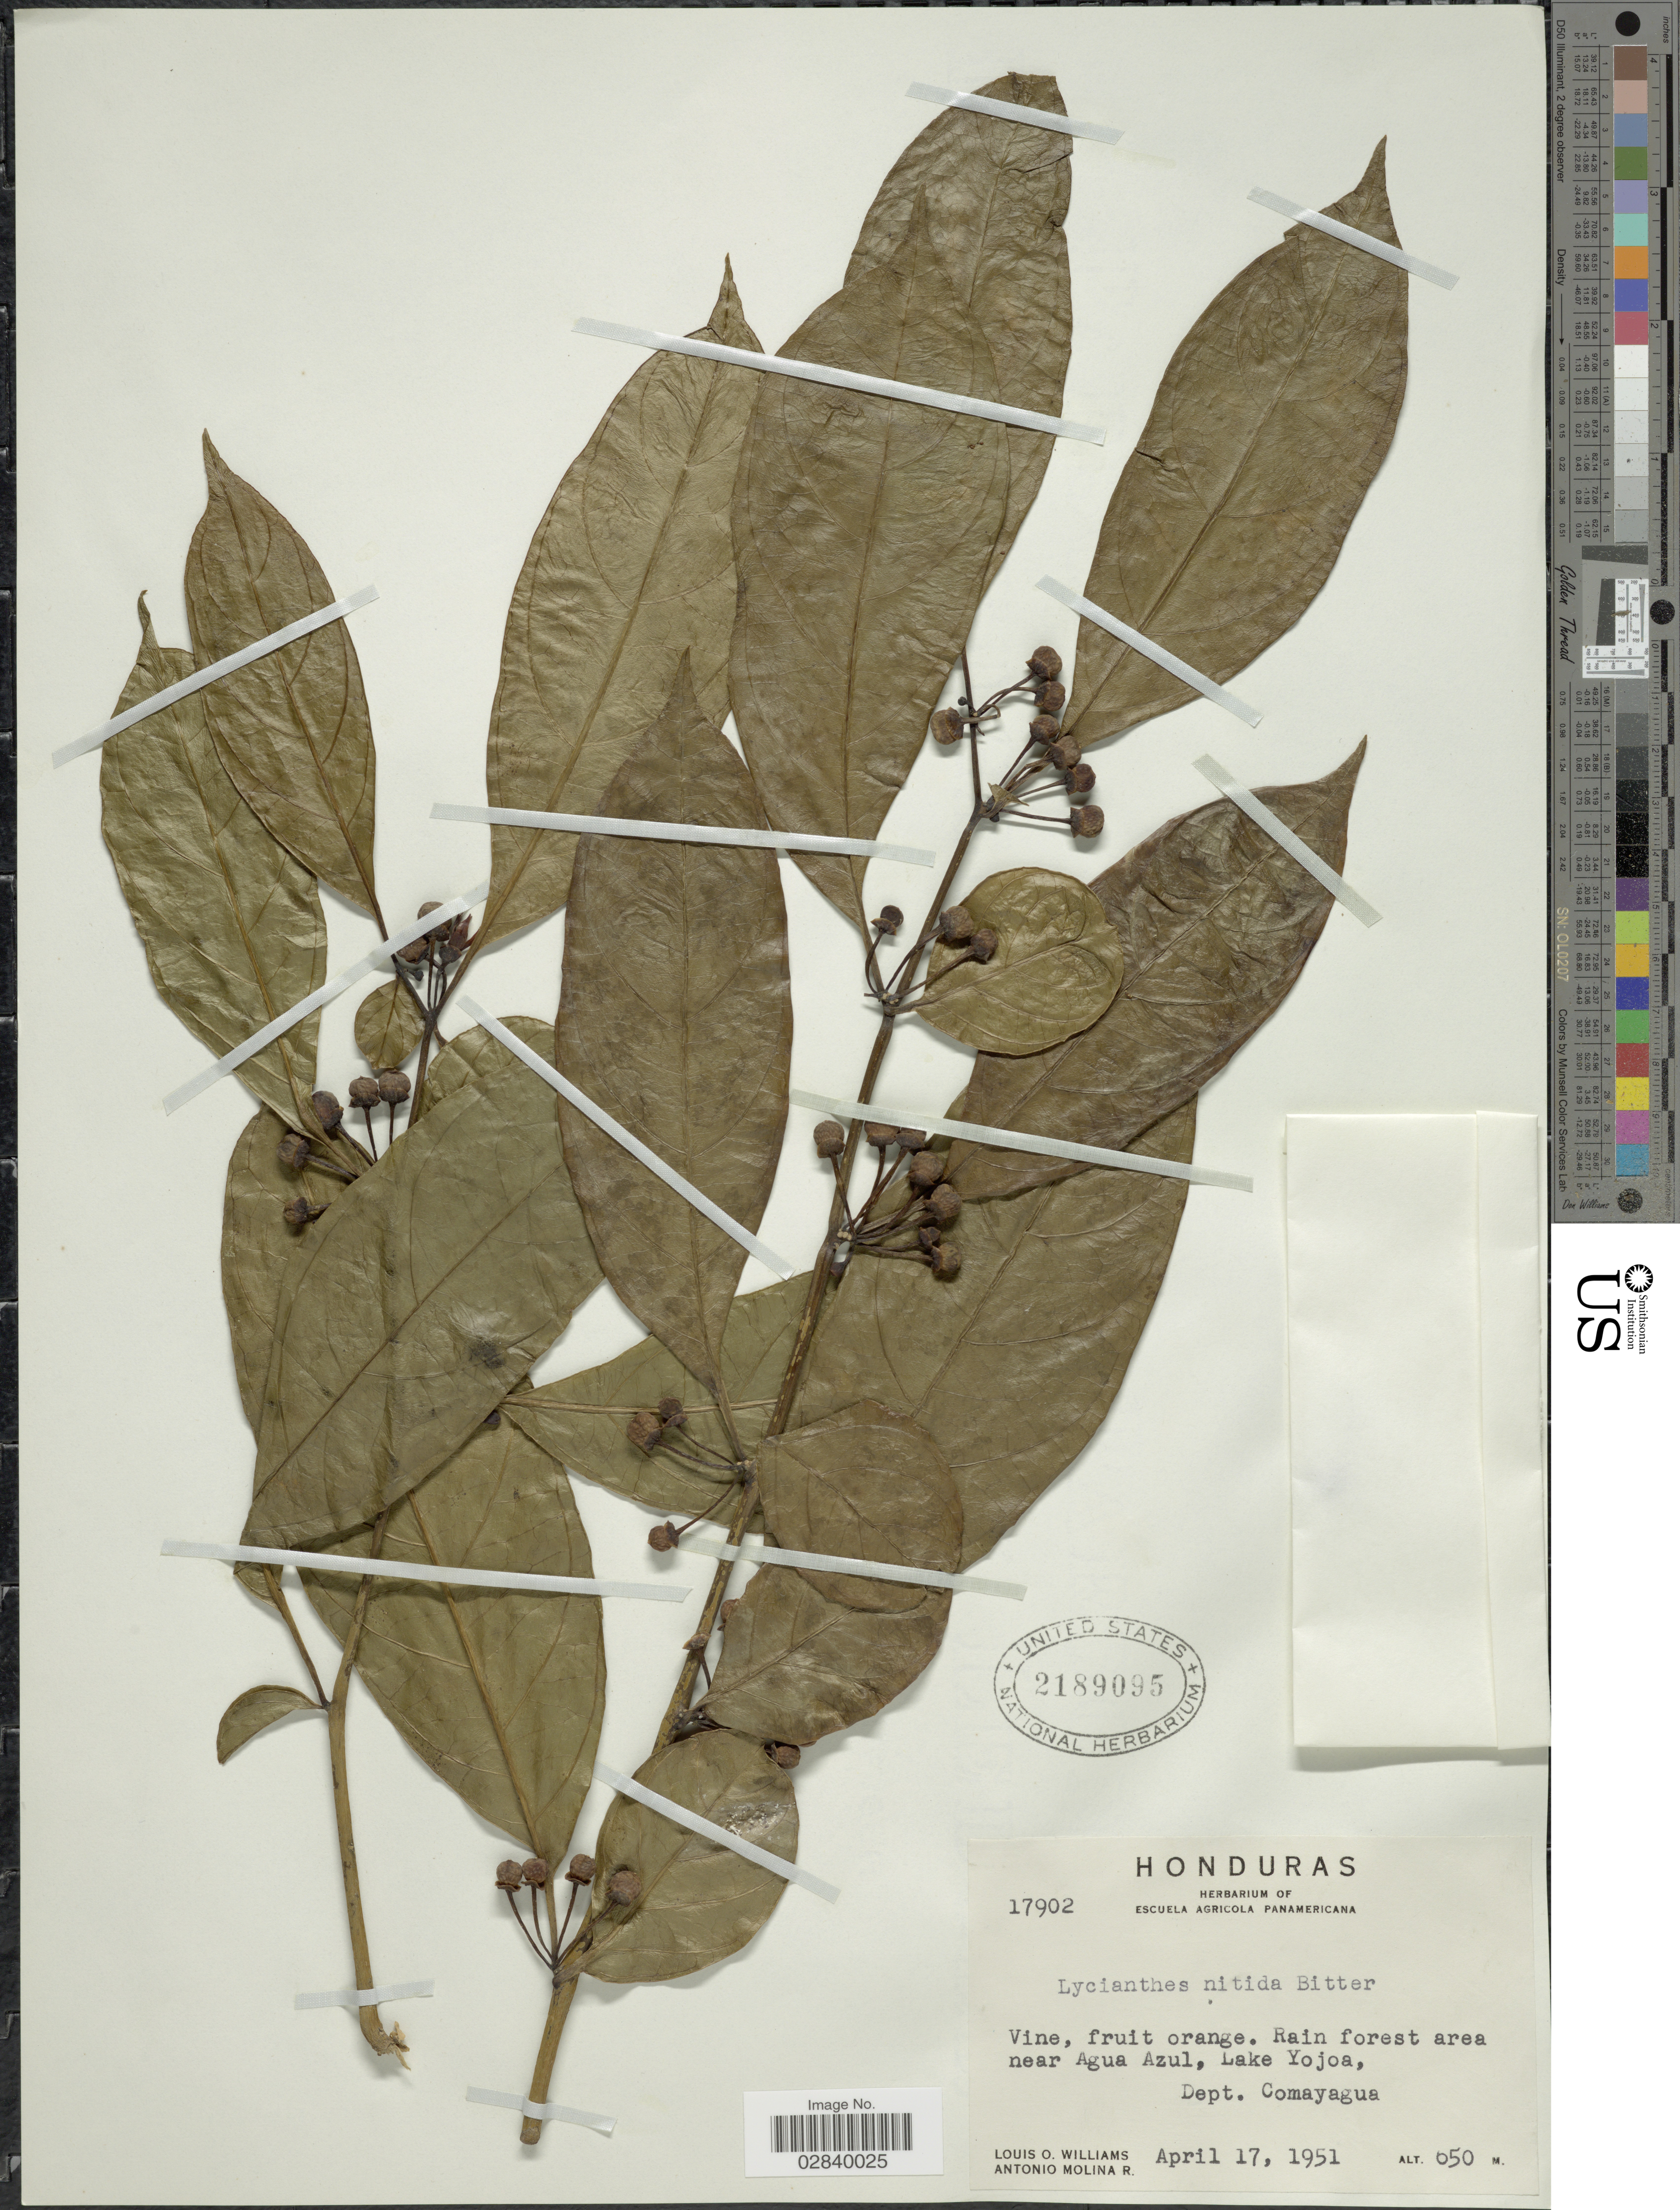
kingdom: Plantae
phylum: Tracheophyta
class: Magnoliopsida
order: Solanales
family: Solanaceae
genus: Lycianthes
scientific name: Lycianthes nitida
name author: Bitter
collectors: L. O. Williams & A. Molina R.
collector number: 17902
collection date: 1951-04-17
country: Honduras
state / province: Comayagua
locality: Rain forest area near Agua Azul, Lake Yojoa, Dept. Comayagua.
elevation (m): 650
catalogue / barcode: US 2189095